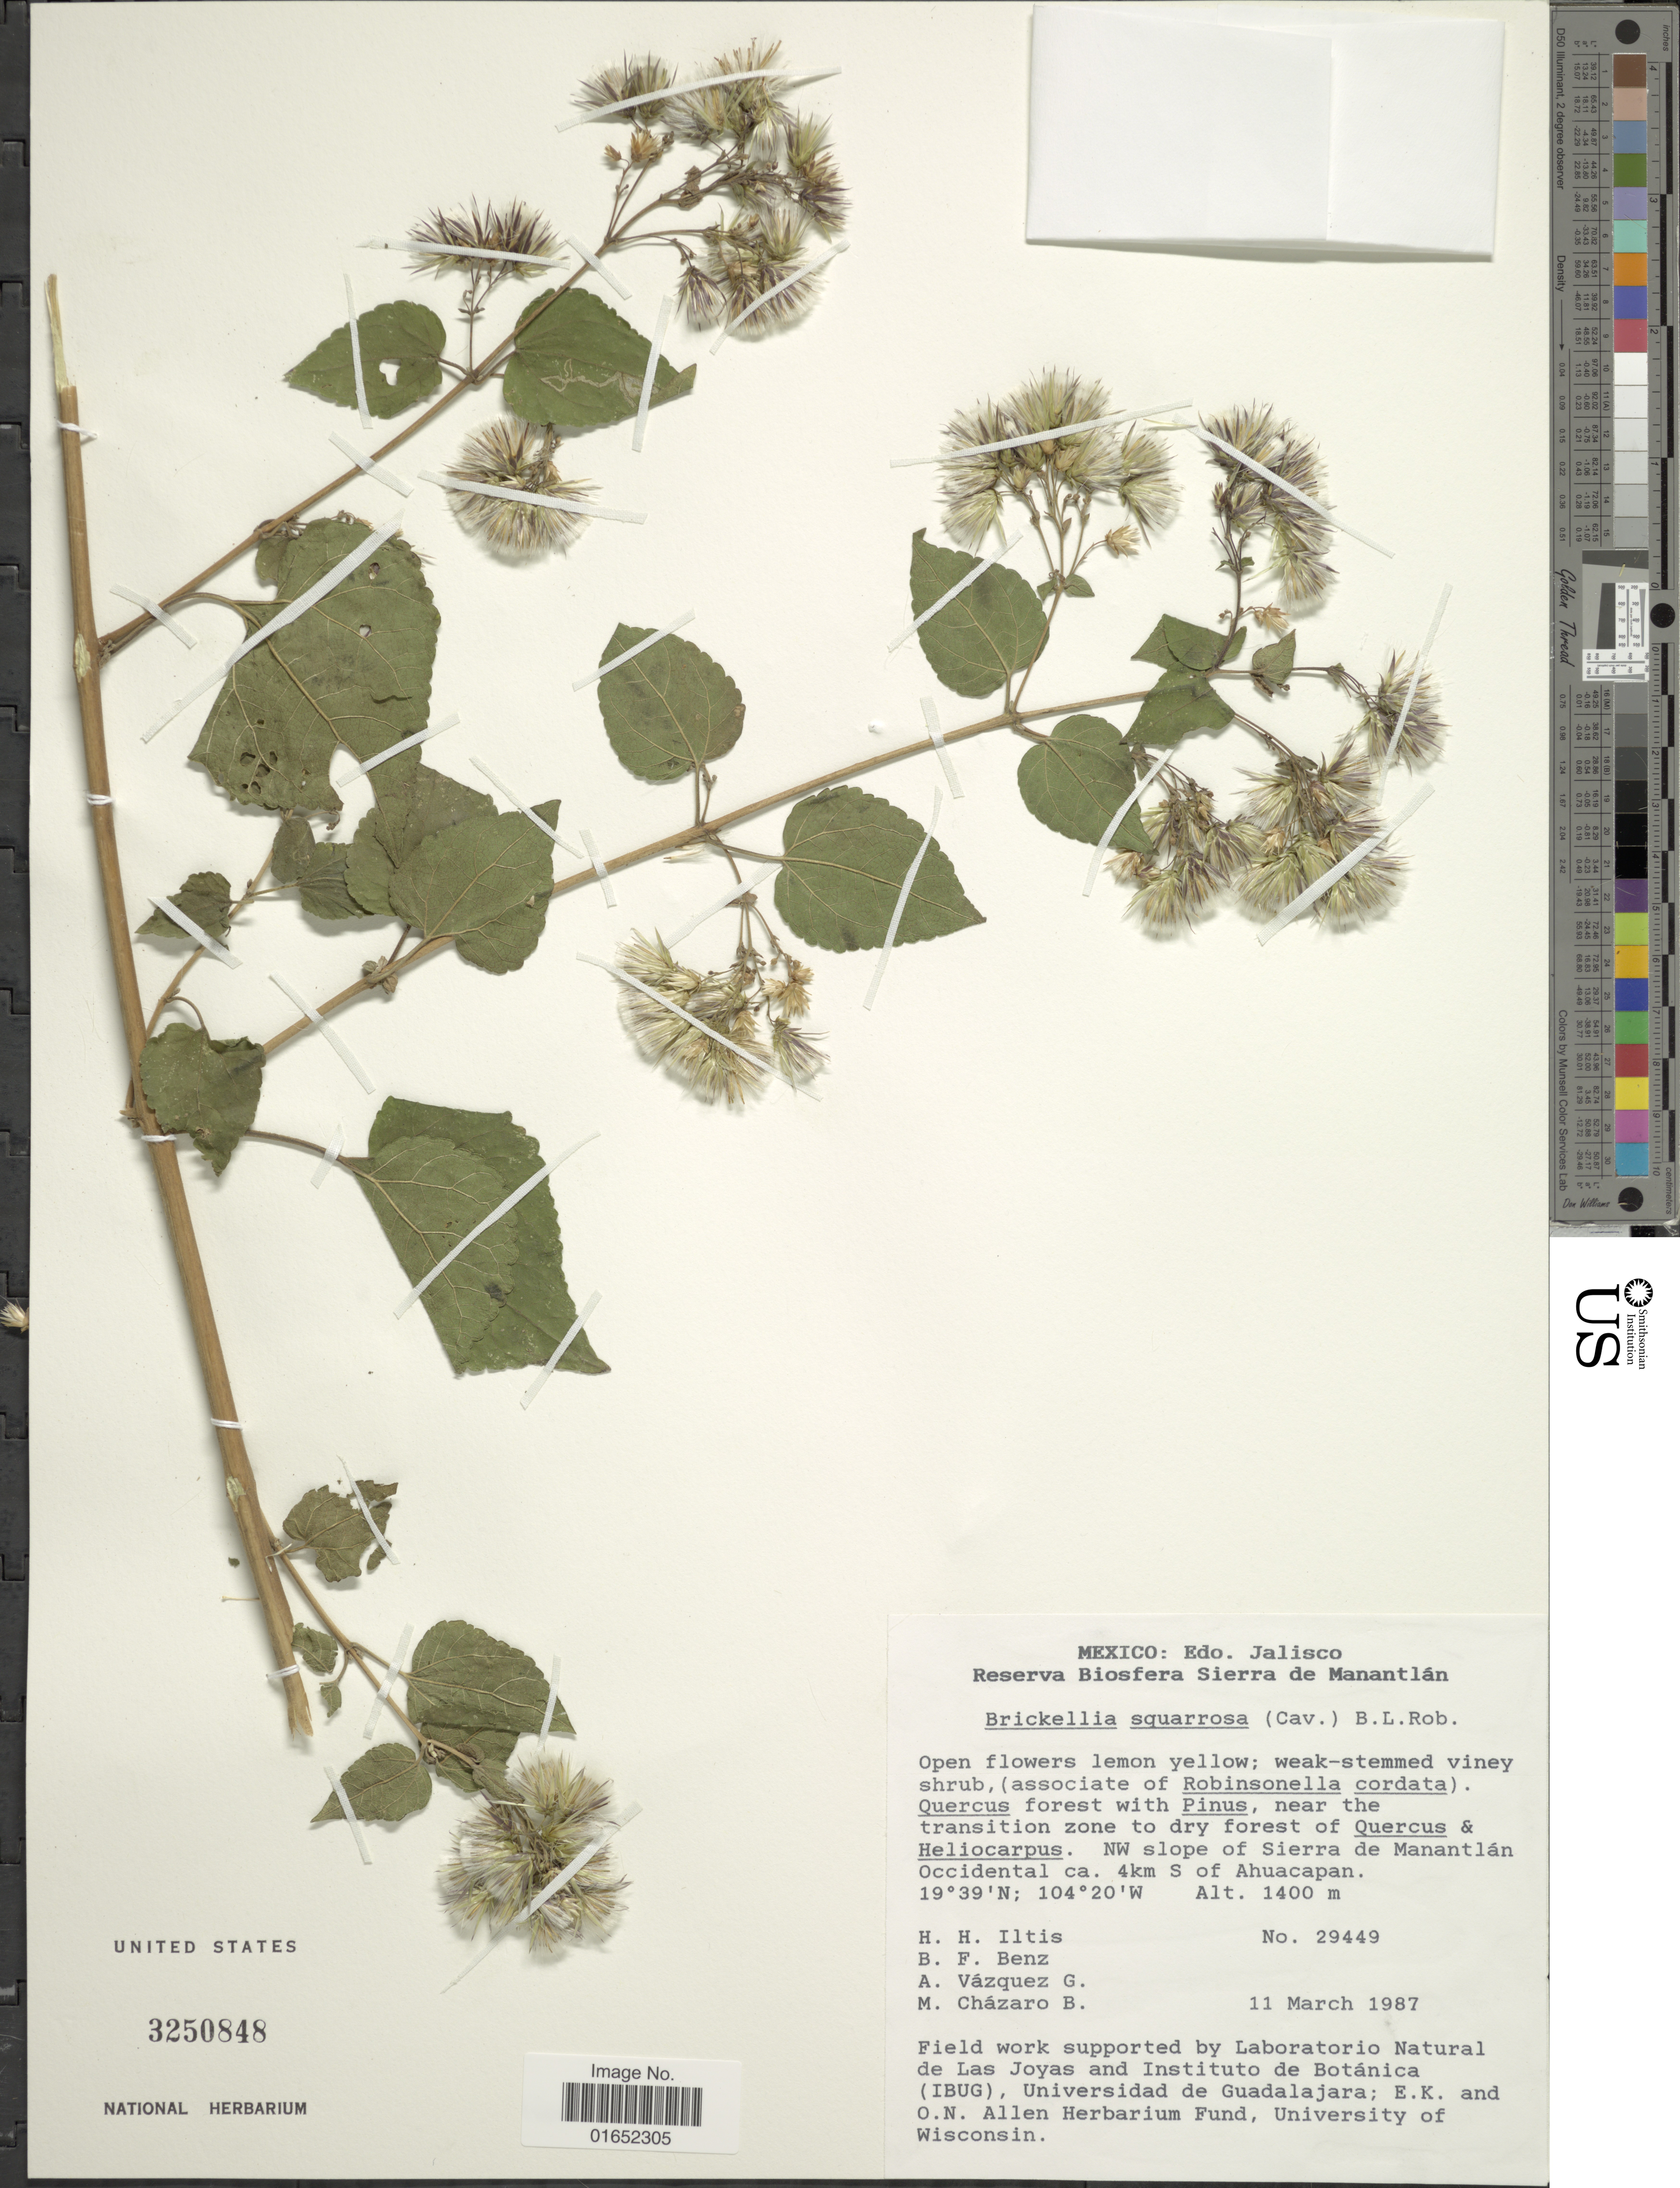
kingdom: Plantae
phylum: Tracheophyta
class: Magnoliopsida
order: Asterales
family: Asteraceae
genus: Brickellia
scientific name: Brickellia squarrosa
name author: B.L. Rob. & Seaton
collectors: H. H. Iltis, B. F. Benz, J. A. Vázquez G. & M. de J. Cházaro Basáñoez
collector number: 29449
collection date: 1987-03-11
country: Mexico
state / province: Jalisco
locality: Reserva Biosfera Sierra de Manantlá, near the transition zone to dry forest of Quercus & Heliocarpus. NW slope of Sierra de Manantlán Ocidental ca. 4km S of Ahuacapan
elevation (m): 1400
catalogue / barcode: US 3250848